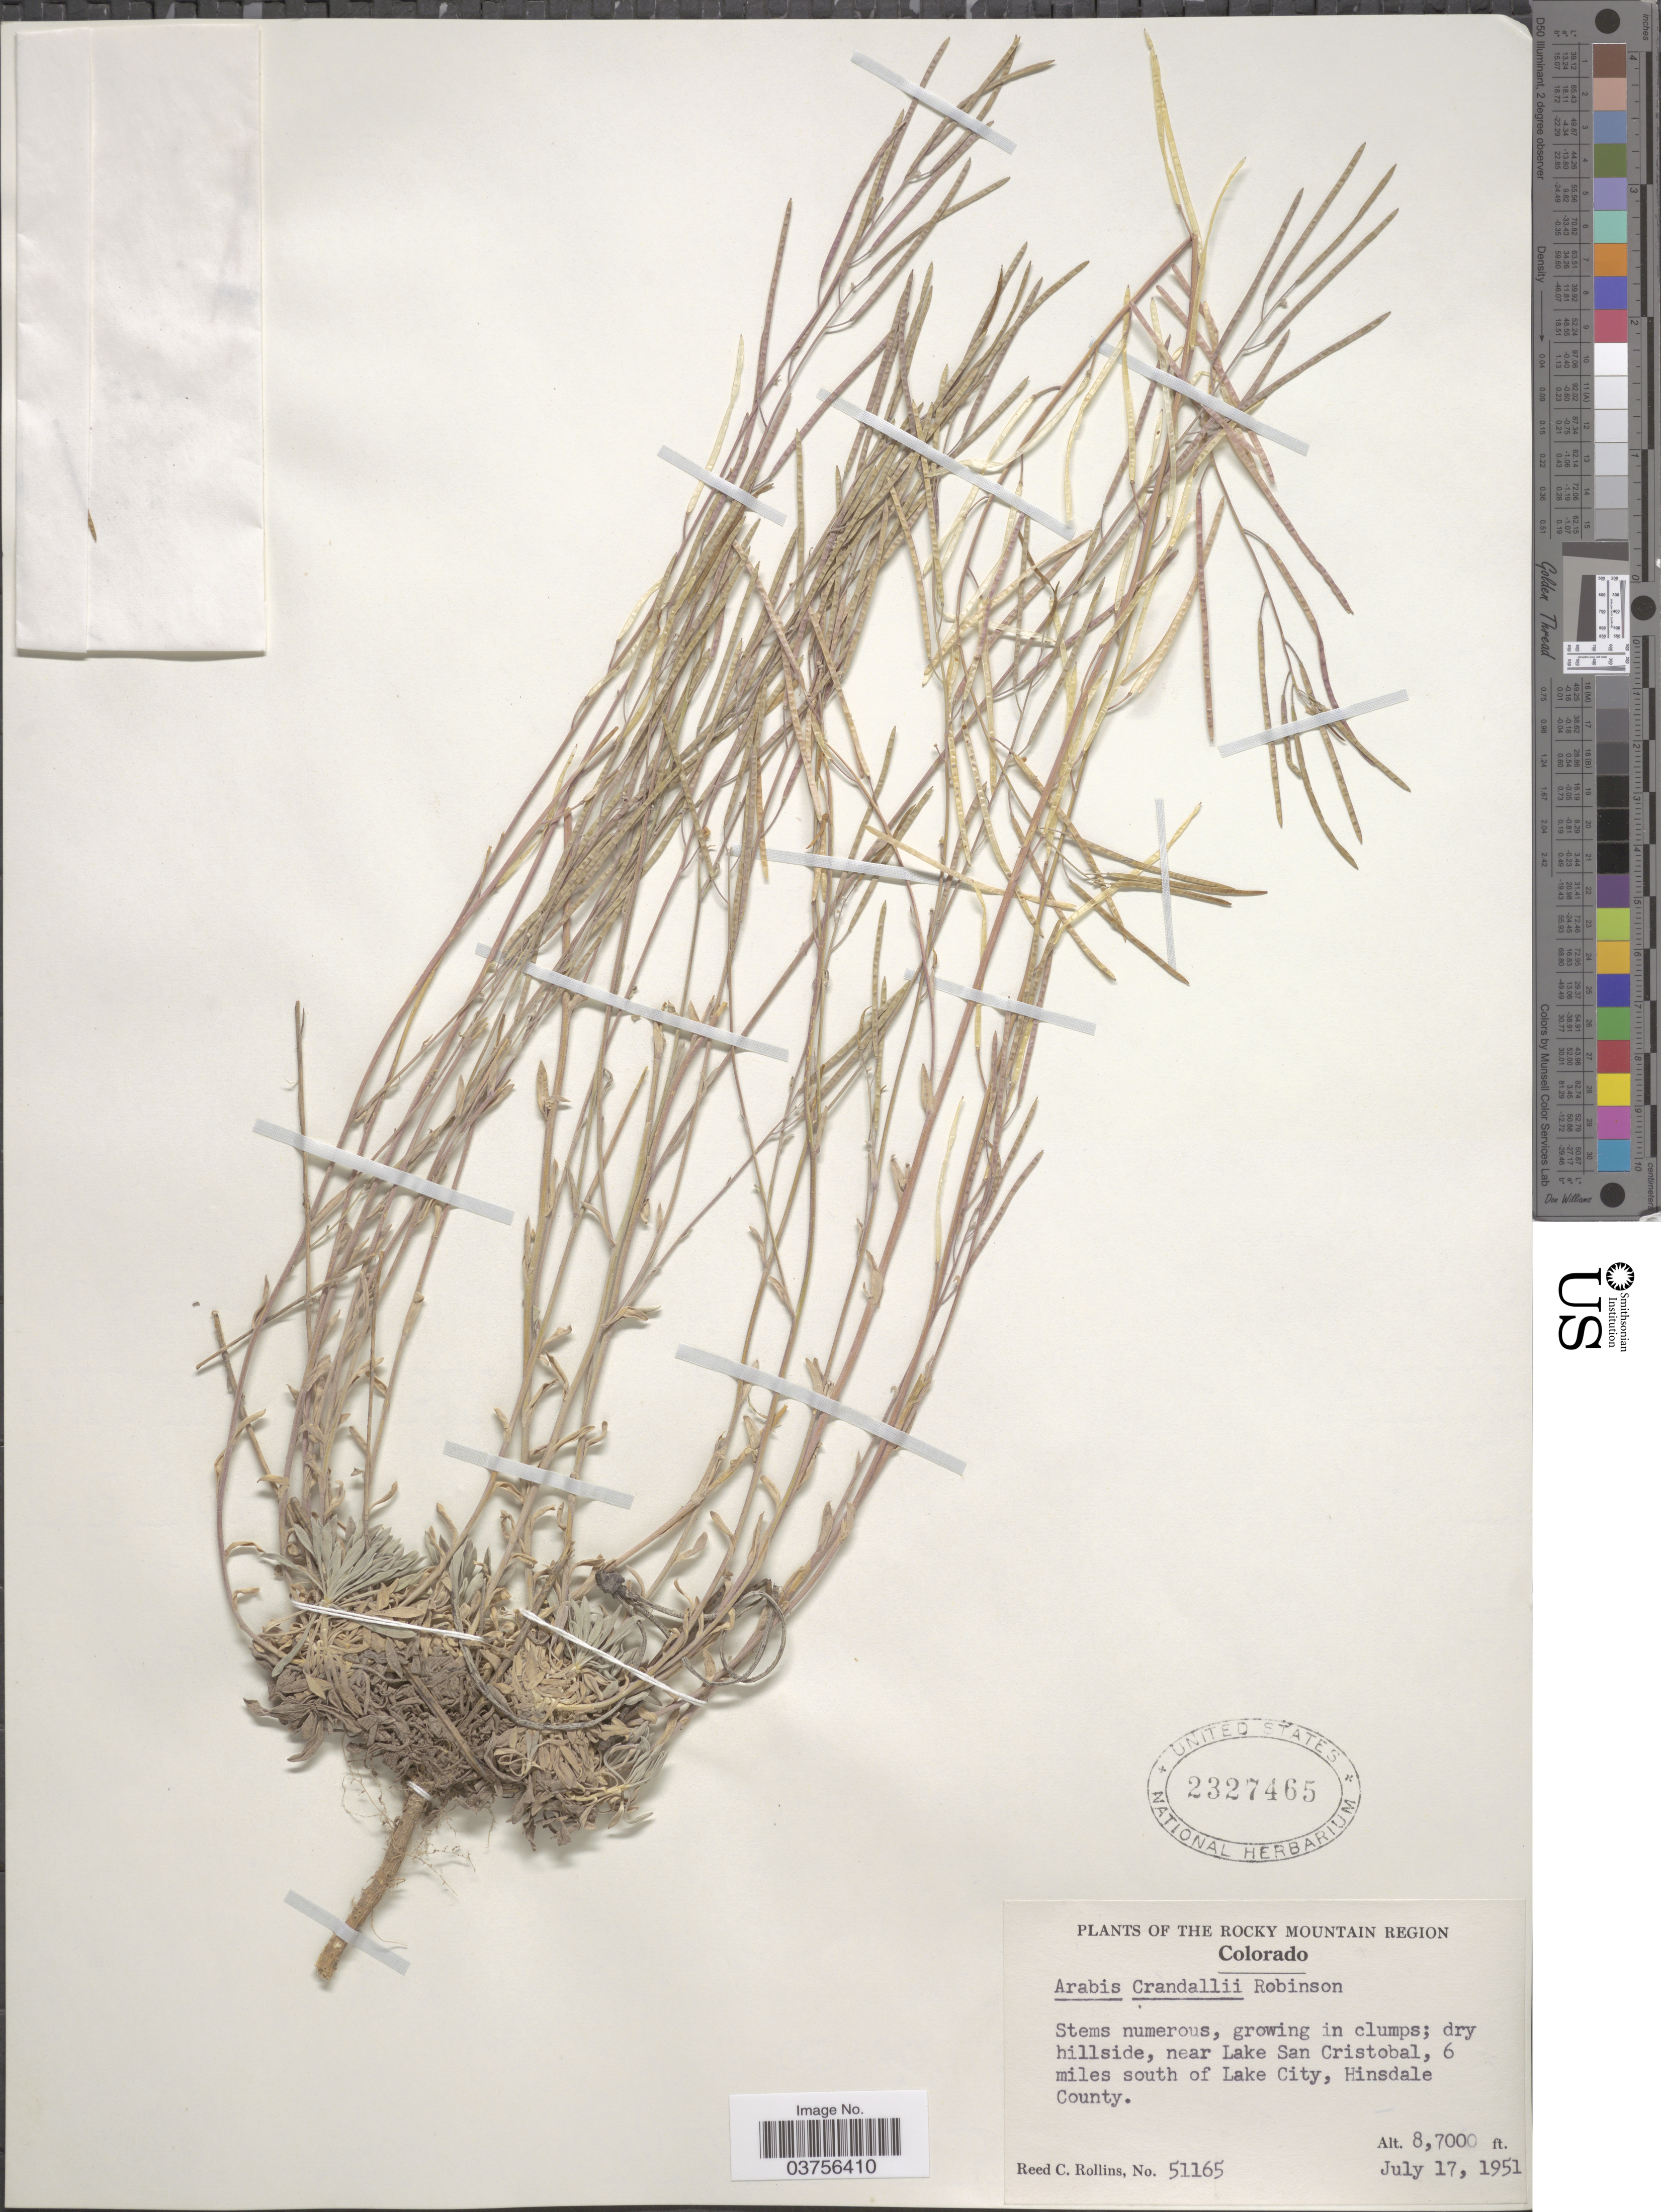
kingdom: Plantae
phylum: Tracheophyta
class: Magnoliopsida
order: Brassicales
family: Brassicaceae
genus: Arabis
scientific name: Arabis crandallii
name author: B.L. Rob.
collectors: R. C. Rollins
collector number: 51165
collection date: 1951-07-17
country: United States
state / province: Colorado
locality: The Rocky Mountain Region. Near Lake San Cristobal, 6 miles south of Lake City, Hinsdale County.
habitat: dry hillside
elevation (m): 26518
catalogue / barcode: US 2327465